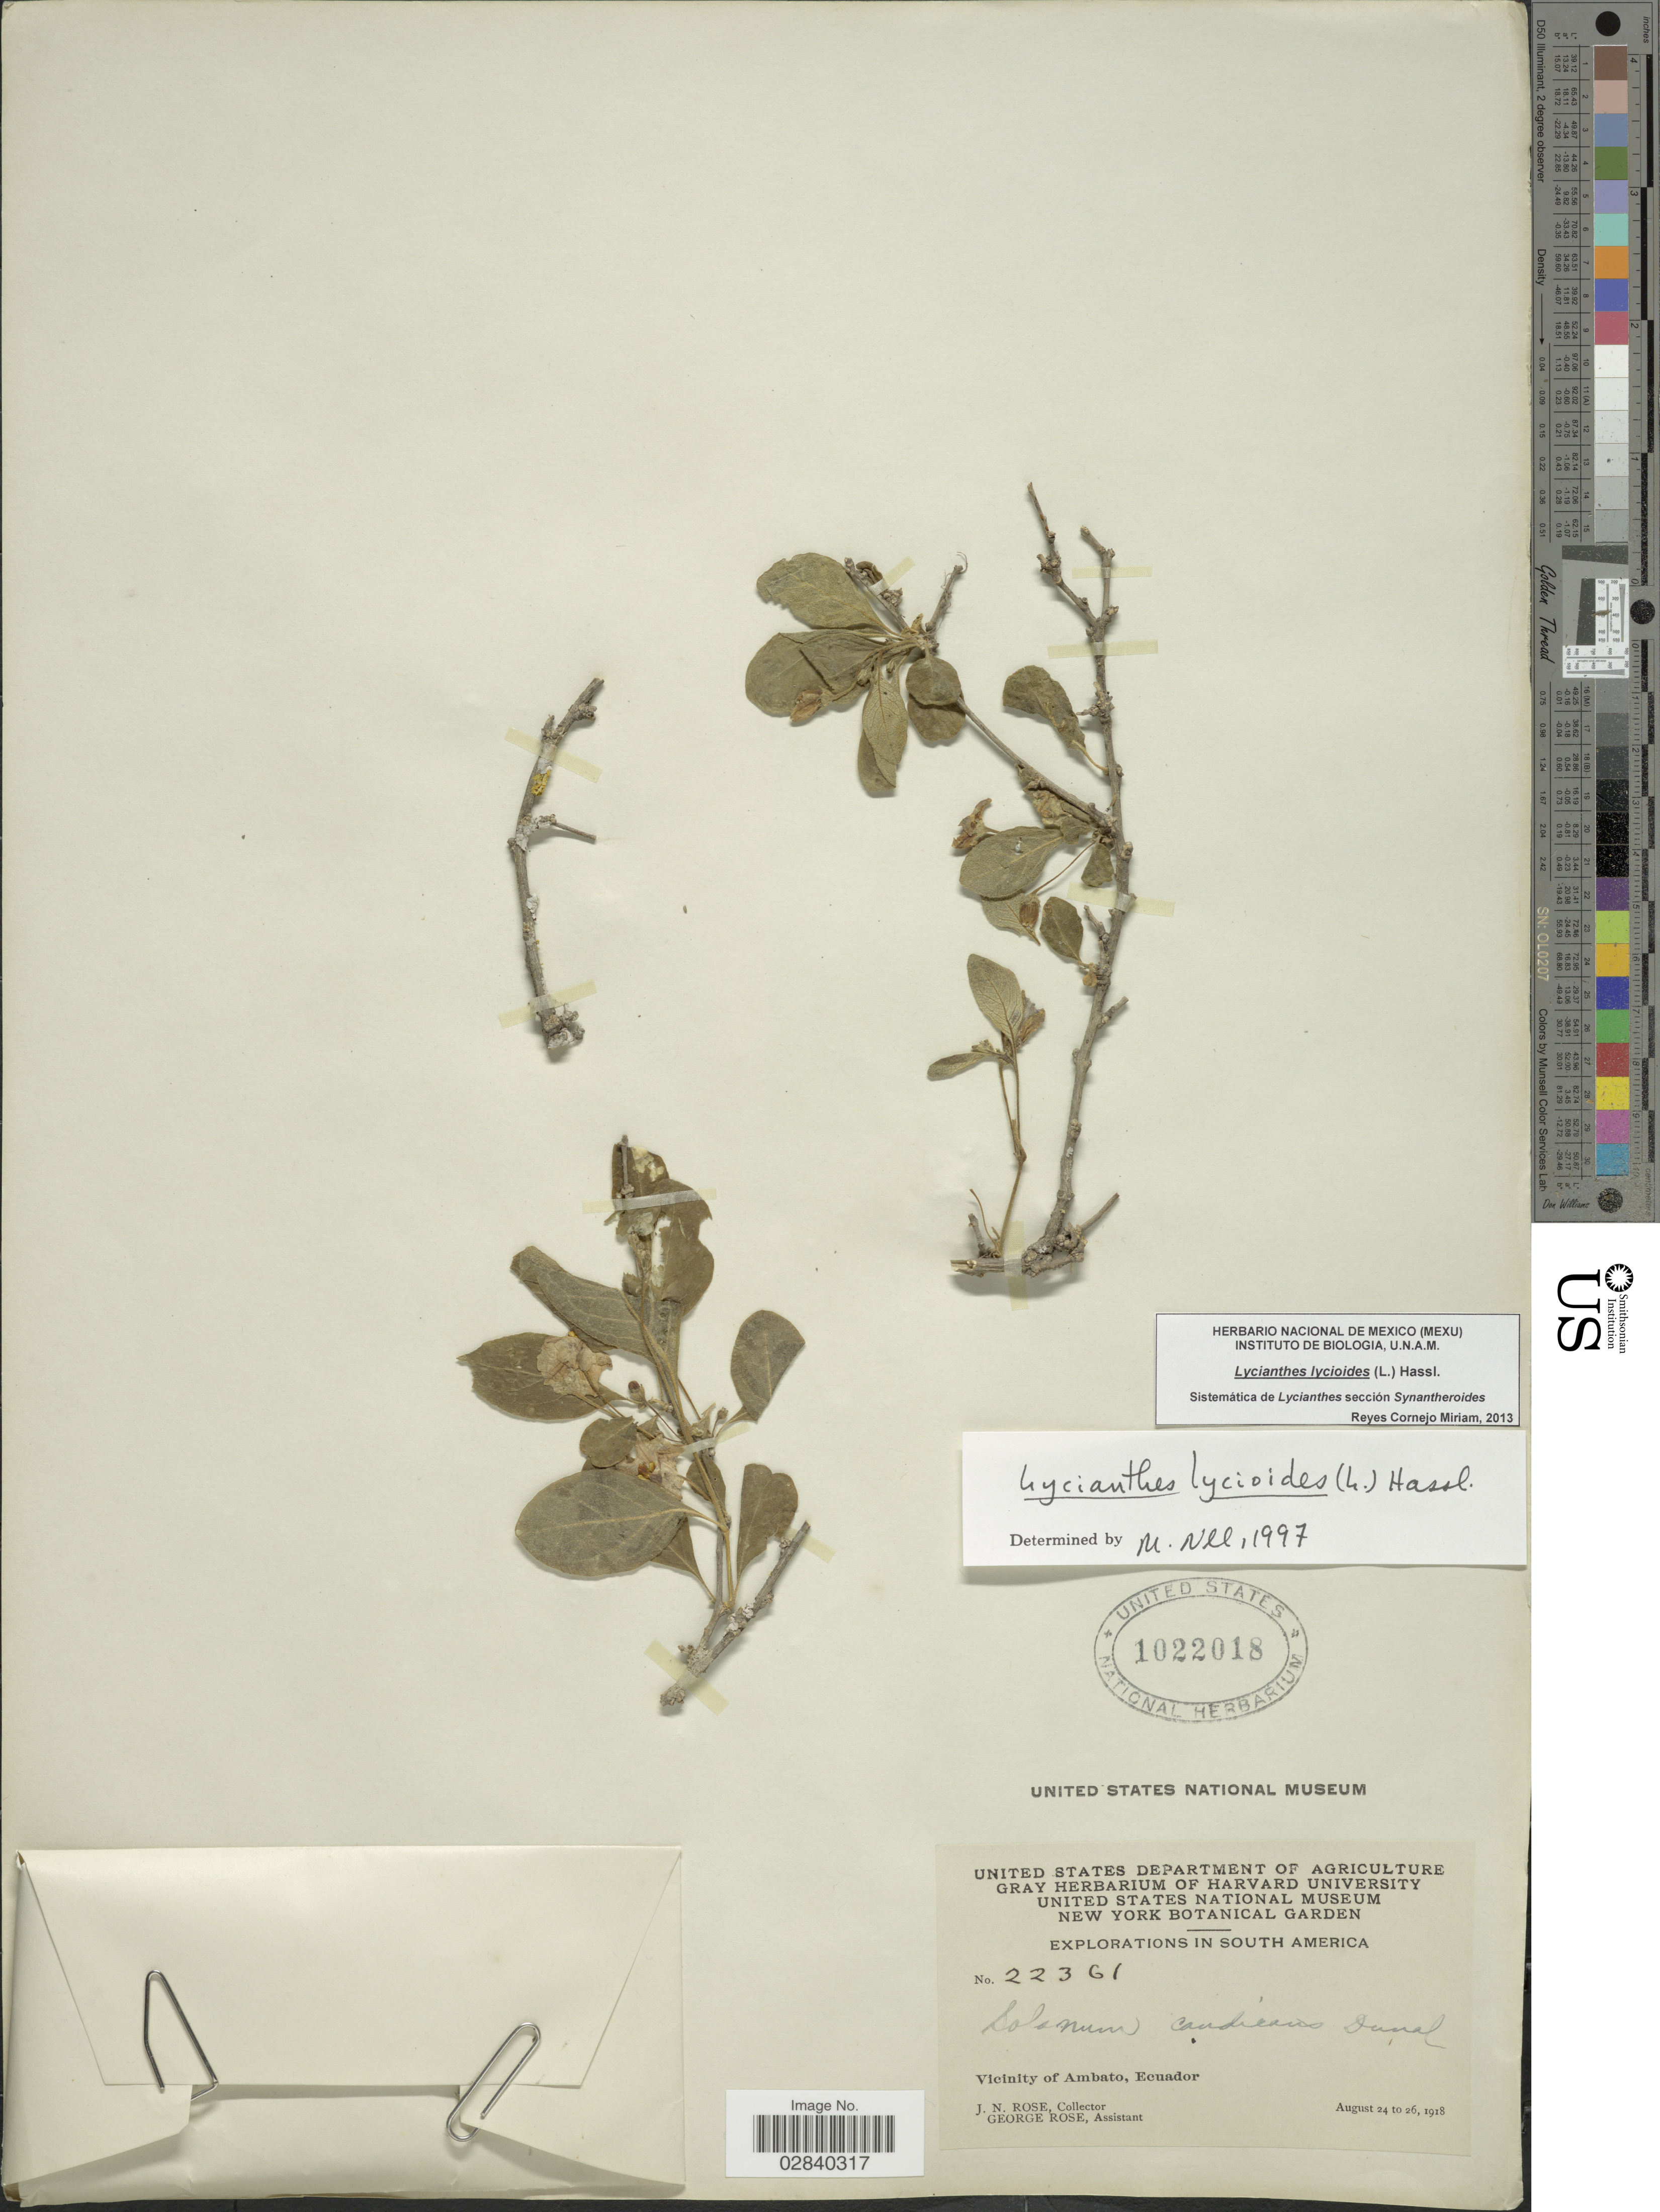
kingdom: Plantae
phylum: Tracheophyta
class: Magnoliopsida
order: Solanales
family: Solanaceae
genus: Lycianthes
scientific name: Lycianthes lycioides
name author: (L.) Hassl.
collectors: J. N. Rose & G. Rose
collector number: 22361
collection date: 1918-08-24/1918-08-26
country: Ecuador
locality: Vicinity of Ambato.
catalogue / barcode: US 1022018